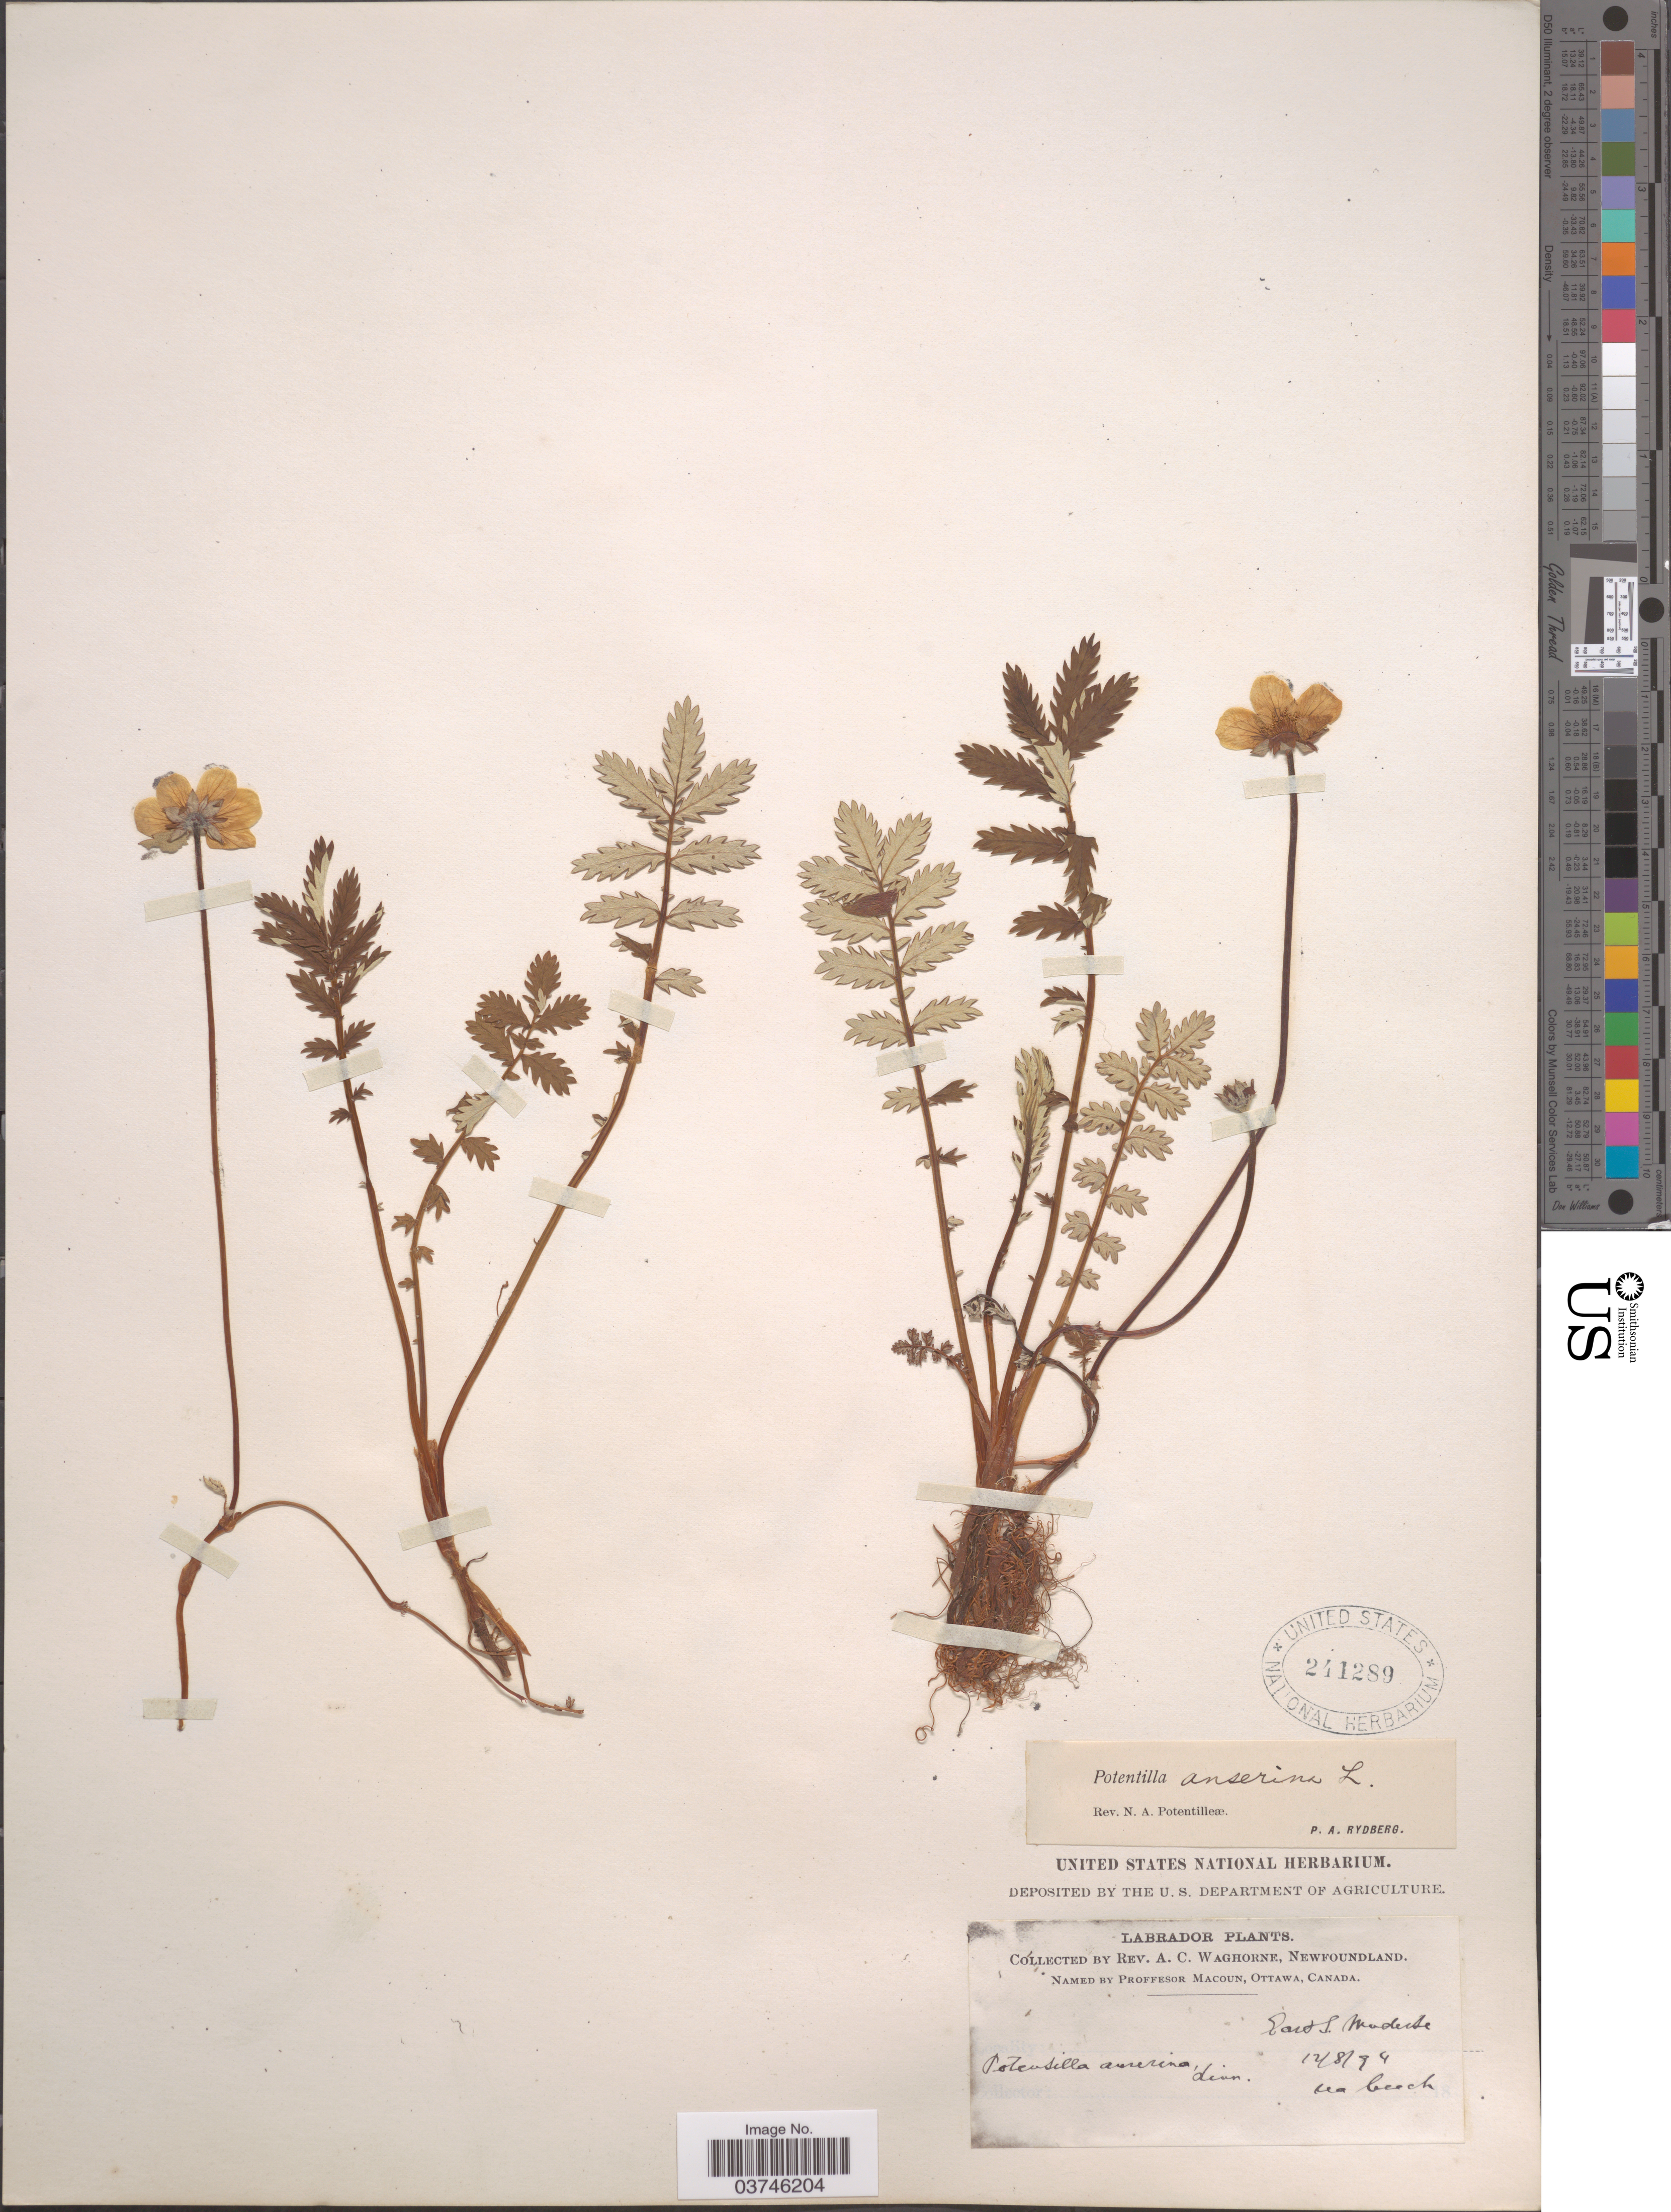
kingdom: Plantae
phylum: Tracheophyta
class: Magnoliopsida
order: Rosales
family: Rosaceae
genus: Argentina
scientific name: Argentina anserina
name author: (L.) Rydb.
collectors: A. Waghorne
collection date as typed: Transcribed d/m/y: 12/8/94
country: Canada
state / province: Newfoundland and Labrador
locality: Labrador. Sea beach.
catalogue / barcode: US 241289